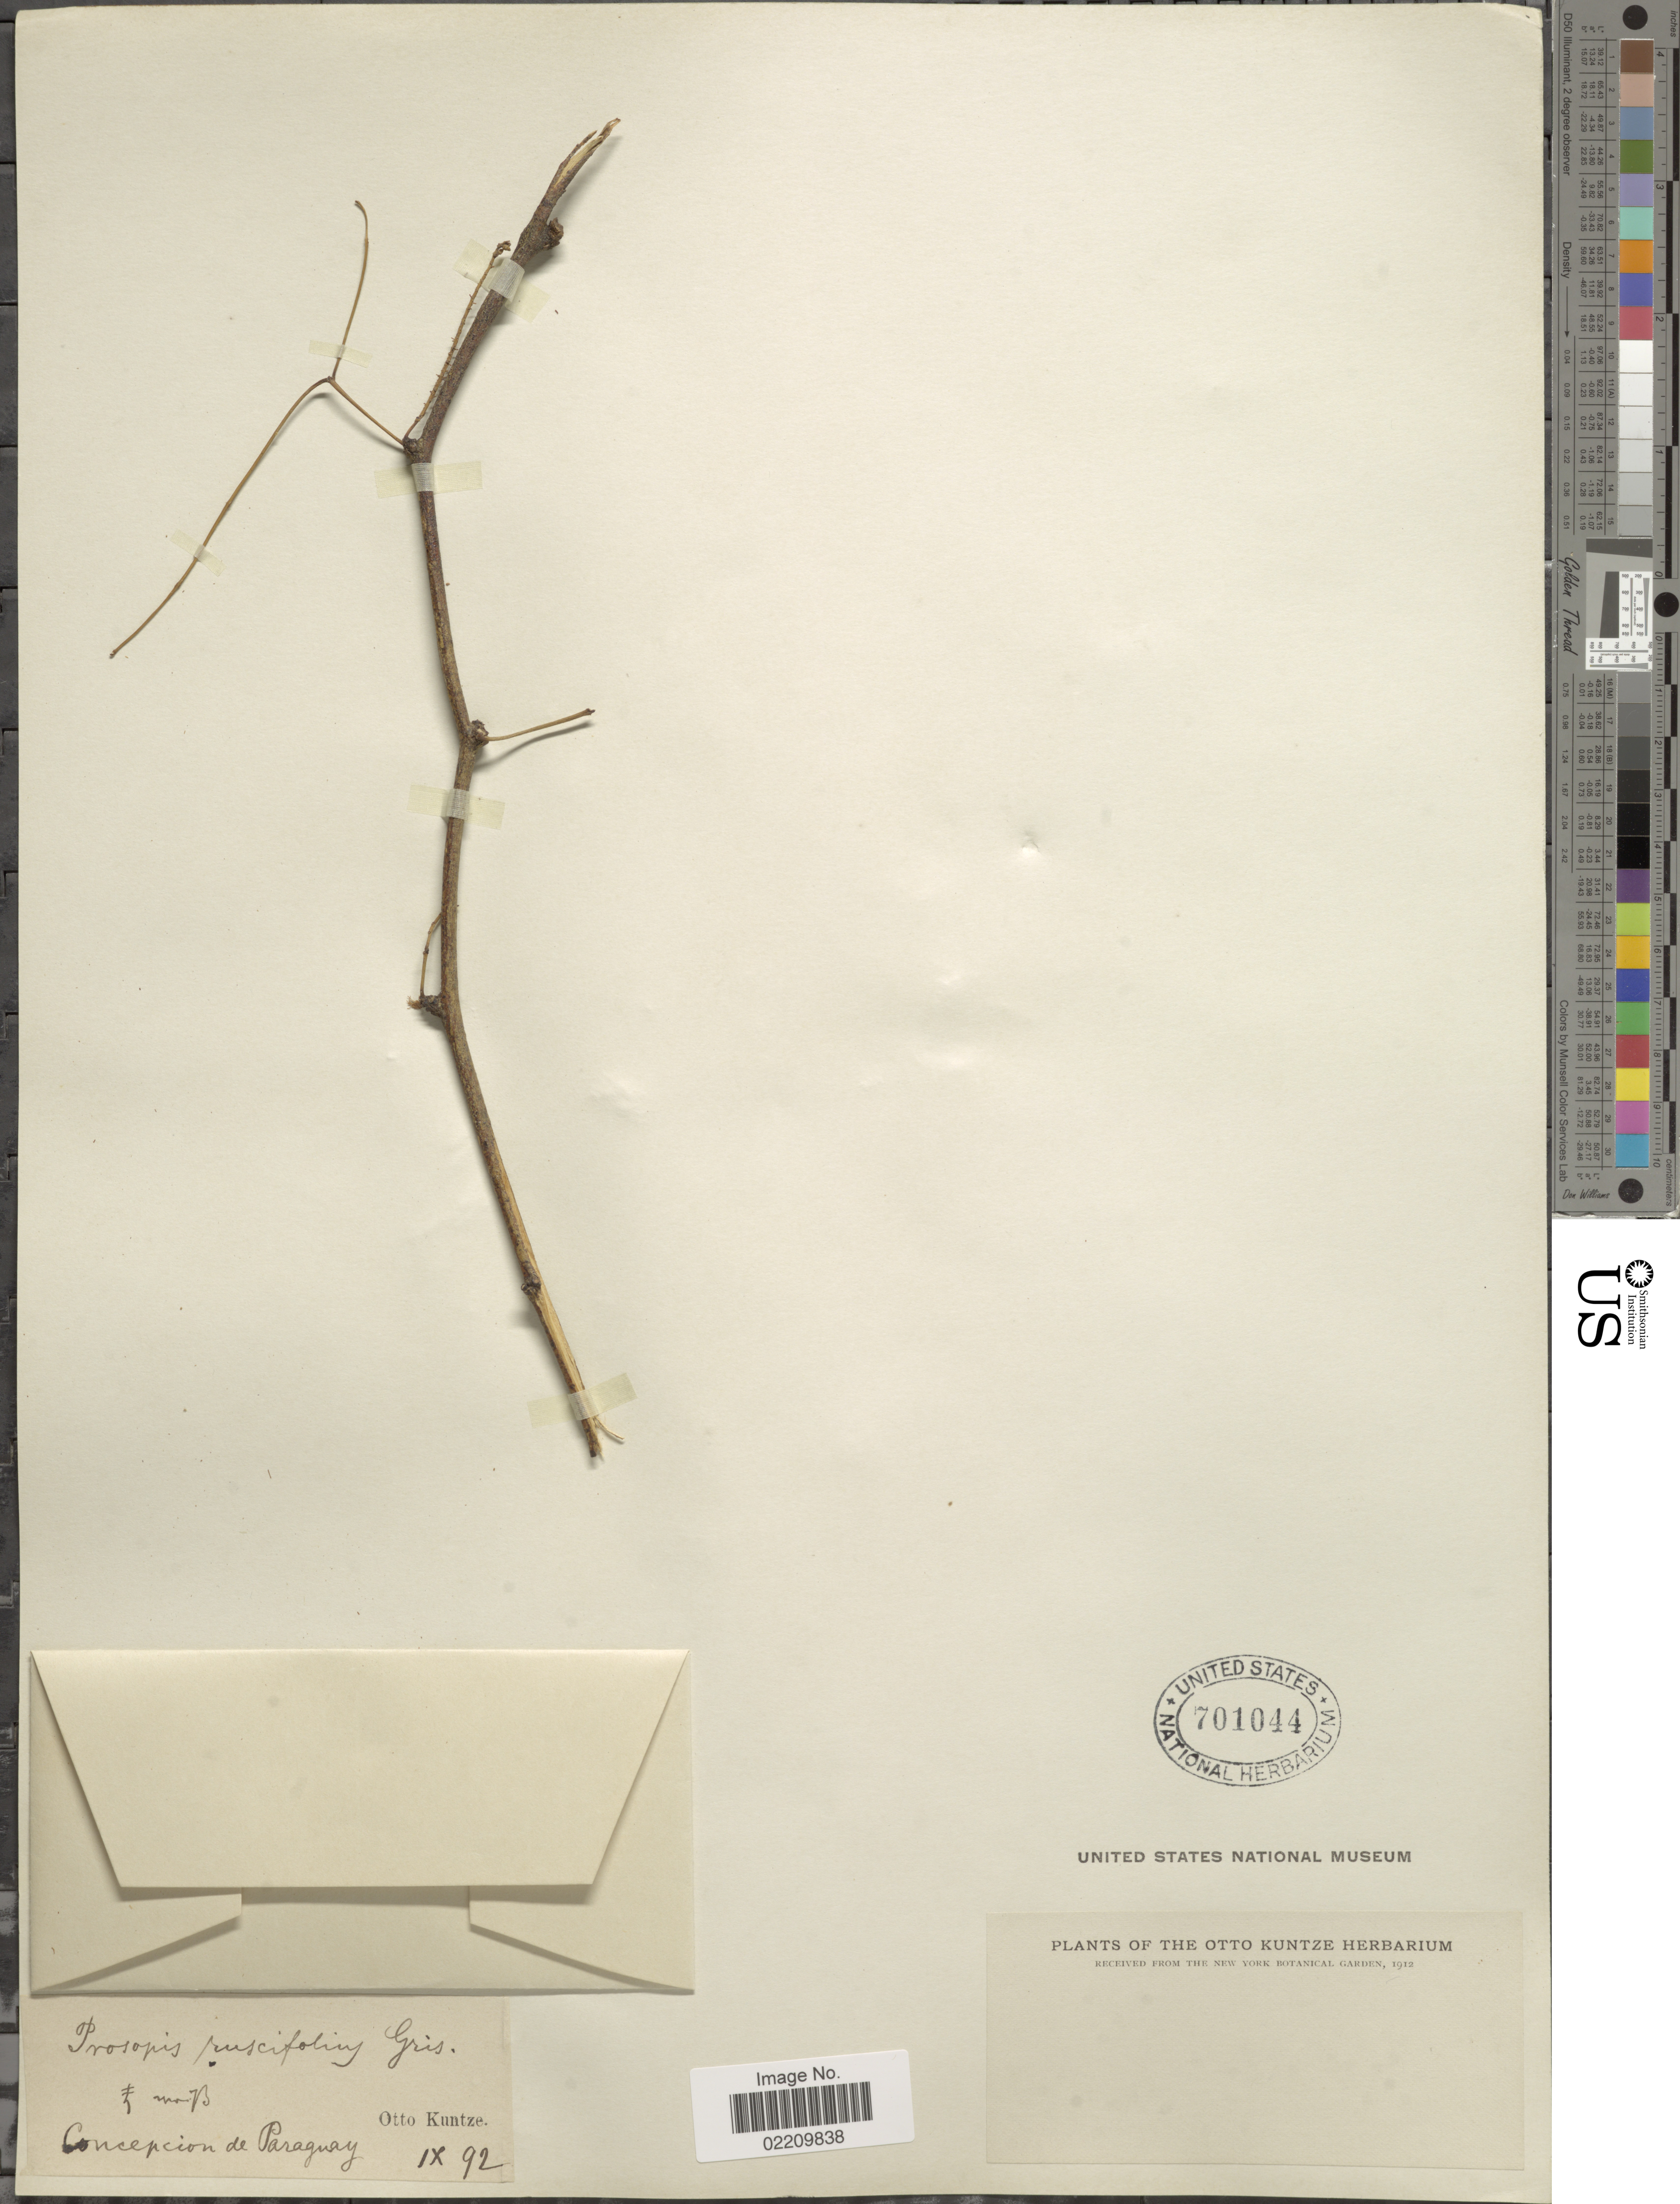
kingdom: Plantae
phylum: Tracheophyta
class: Magnoliopsida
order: Fabales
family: Fabaceae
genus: Neltuma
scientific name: Neltuma ruscifolia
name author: (Griseb.) C. E. Hughes & G.P. Lewis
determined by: Strong, Mark T., (BOT), Smithsonian Institution - National Museum of Natural History (UNITED STATES)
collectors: C.E.O. Kuntze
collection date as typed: Transcribed d/m/y: /9/92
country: Paraguay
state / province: Concepcion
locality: Concepcion de Paraguay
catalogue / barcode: US 701044